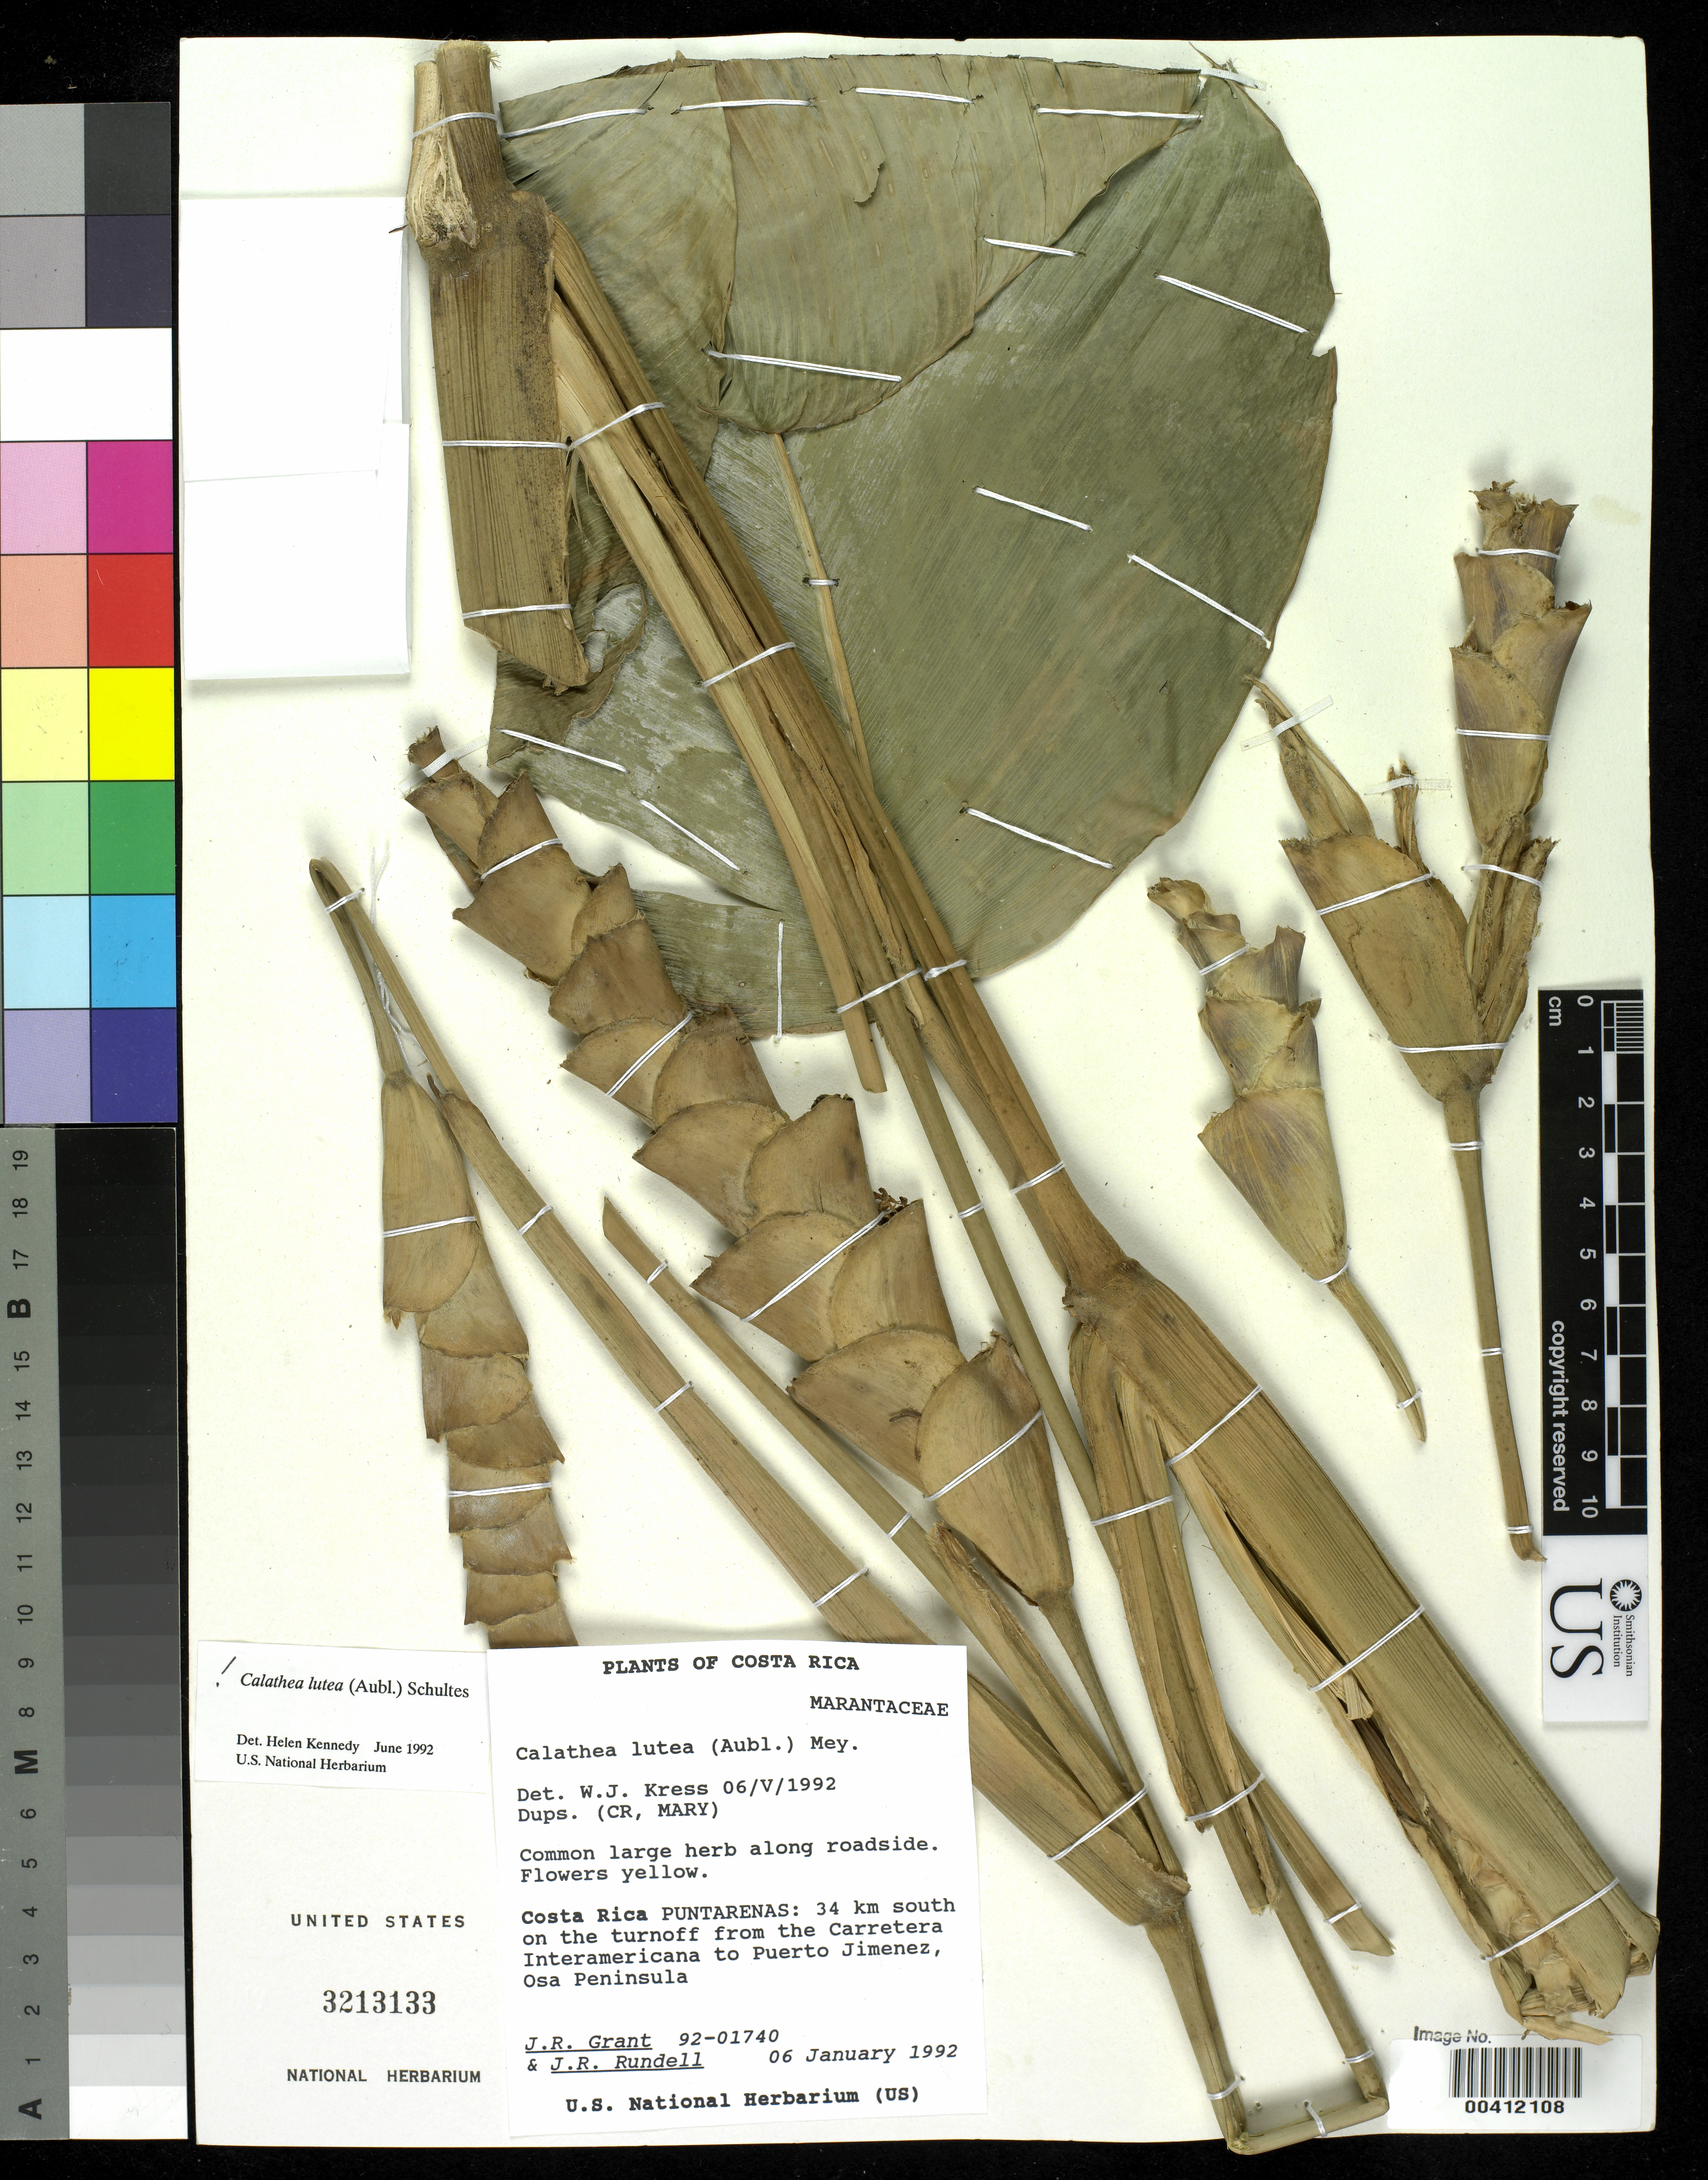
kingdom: Plantae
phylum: Tracheophyta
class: Liliopsida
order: Zingiberales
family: Marantaceae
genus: Calathea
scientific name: Calathea lutea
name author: (Aubl.) G. Mey. ex Schult.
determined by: Kennedy, Helen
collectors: J. R. Grant & J. R. Rundell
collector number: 92-01740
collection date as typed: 06 Jan 1992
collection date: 1992-01-06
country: Costa Rica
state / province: Puntarenas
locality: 34 km s on the turnoff from the carretera interamericana to puerto jimenez, osa peninsula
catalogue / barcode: US 3213133